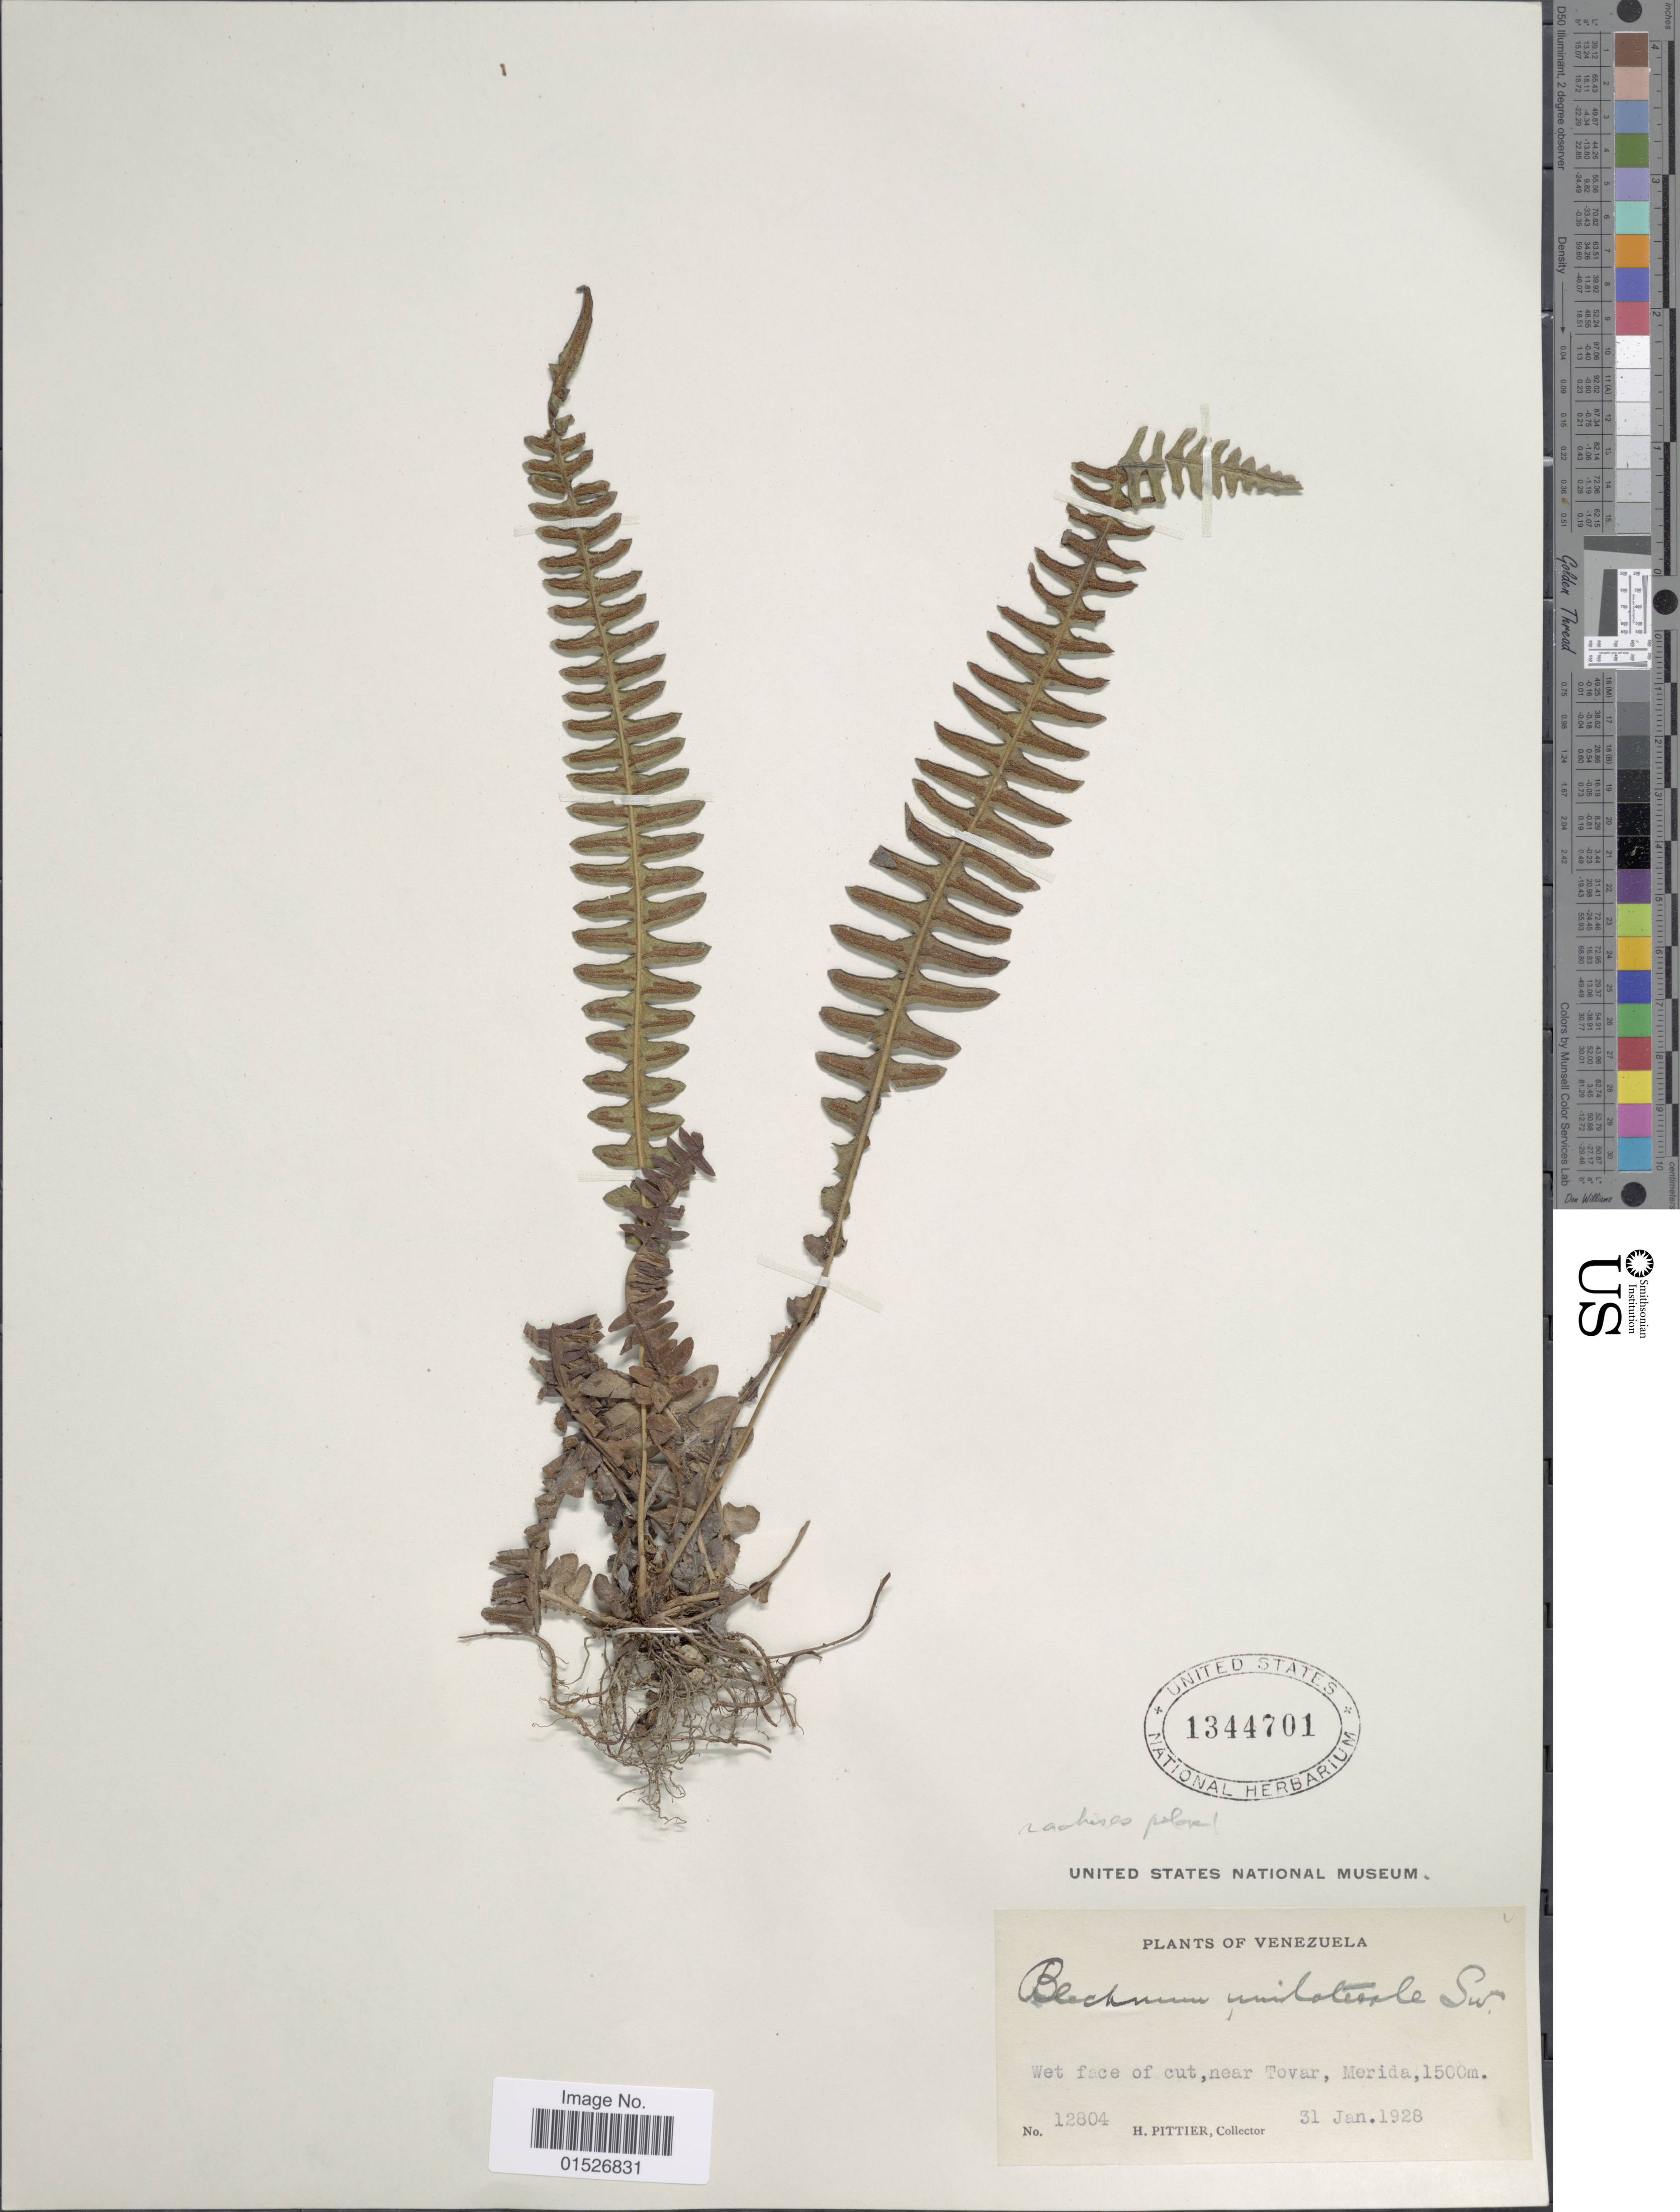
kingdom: Plantae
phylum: Tracheophyta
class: Polypodiopsida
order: Polypodiales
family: Blechnaceae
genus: Blechnum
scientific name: Blechnum polypodioides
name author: Raddi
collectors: H. F. Pittier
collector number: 12804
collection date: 1928-01-31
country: Venezuela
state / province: Mérida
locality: Wet face of cut, near Tovar, Merida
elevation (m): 1500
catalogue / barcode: US 1344701